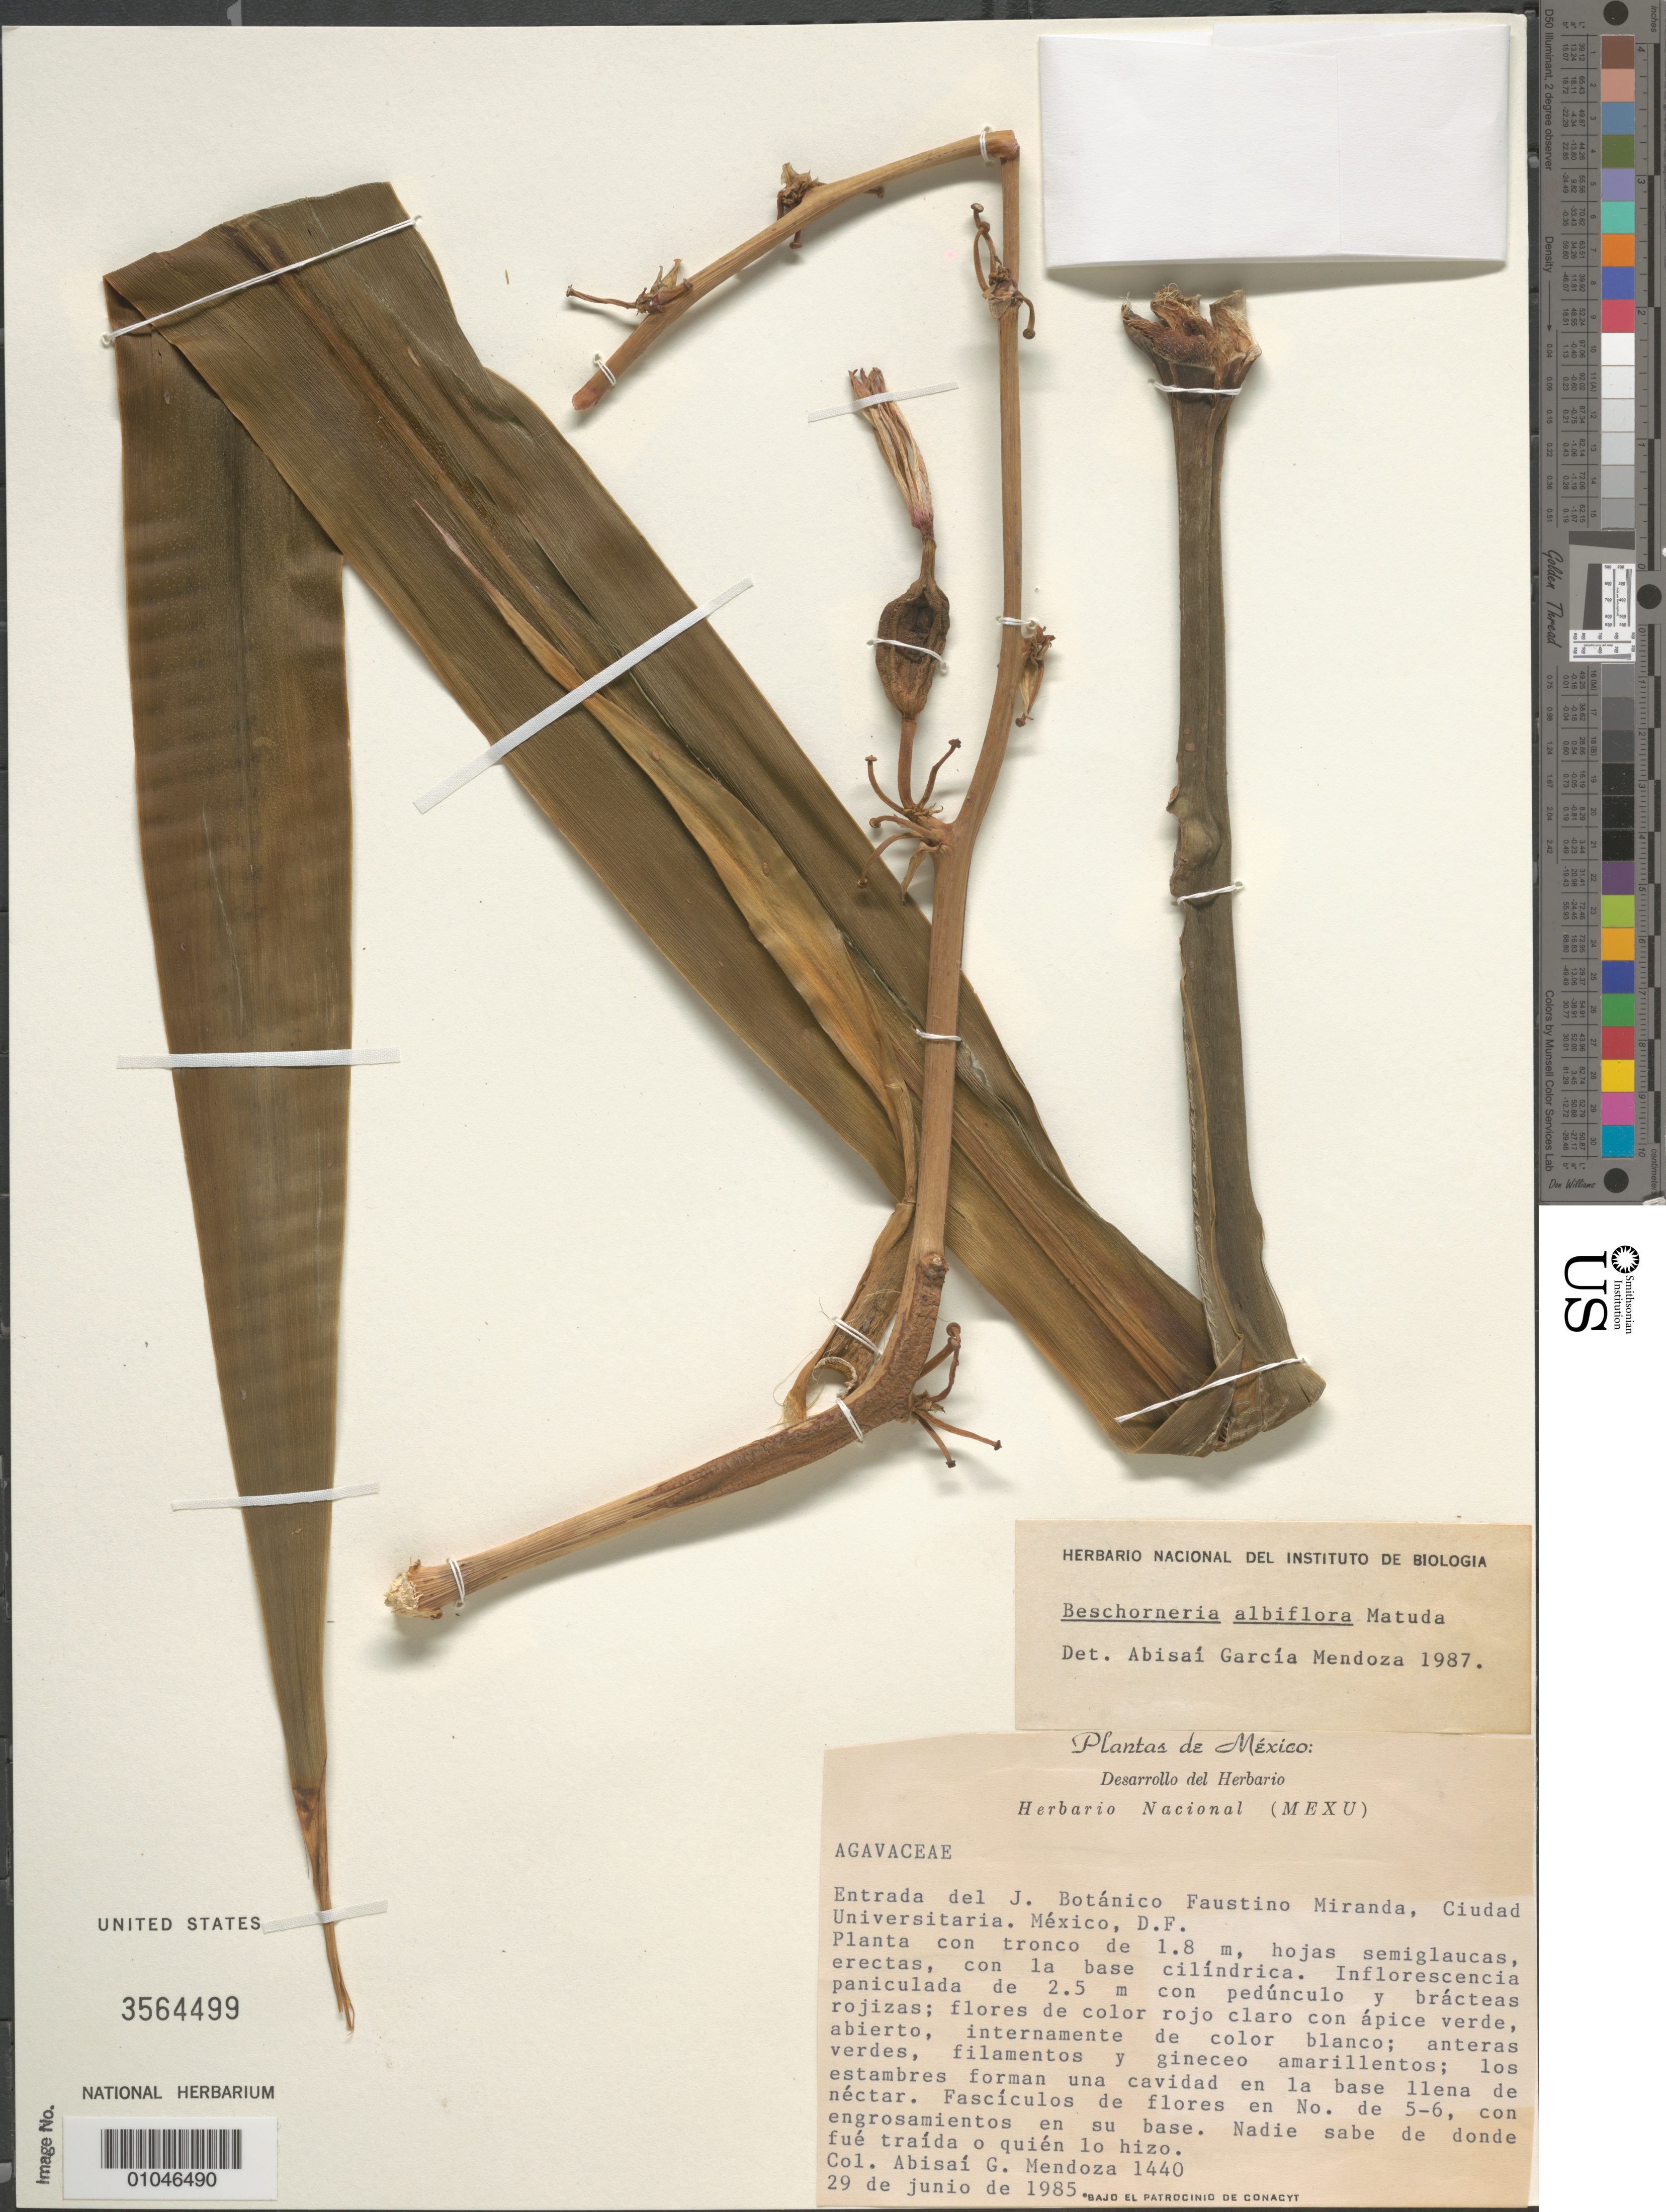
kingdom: Plantae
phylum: Tracheophyta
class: Liliopsida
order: Asparagales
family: Asparagaceae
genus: Beschorneria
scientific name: Beschorneria albiflora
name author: Matuda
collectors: A. García-Mendoza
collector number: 1440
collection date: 1985-06-29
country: Mexico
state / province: Distrito Federal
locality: Entrada del J. Botanico Faustino Miranda, Ciudad Universitaria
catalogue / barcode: US 3564499